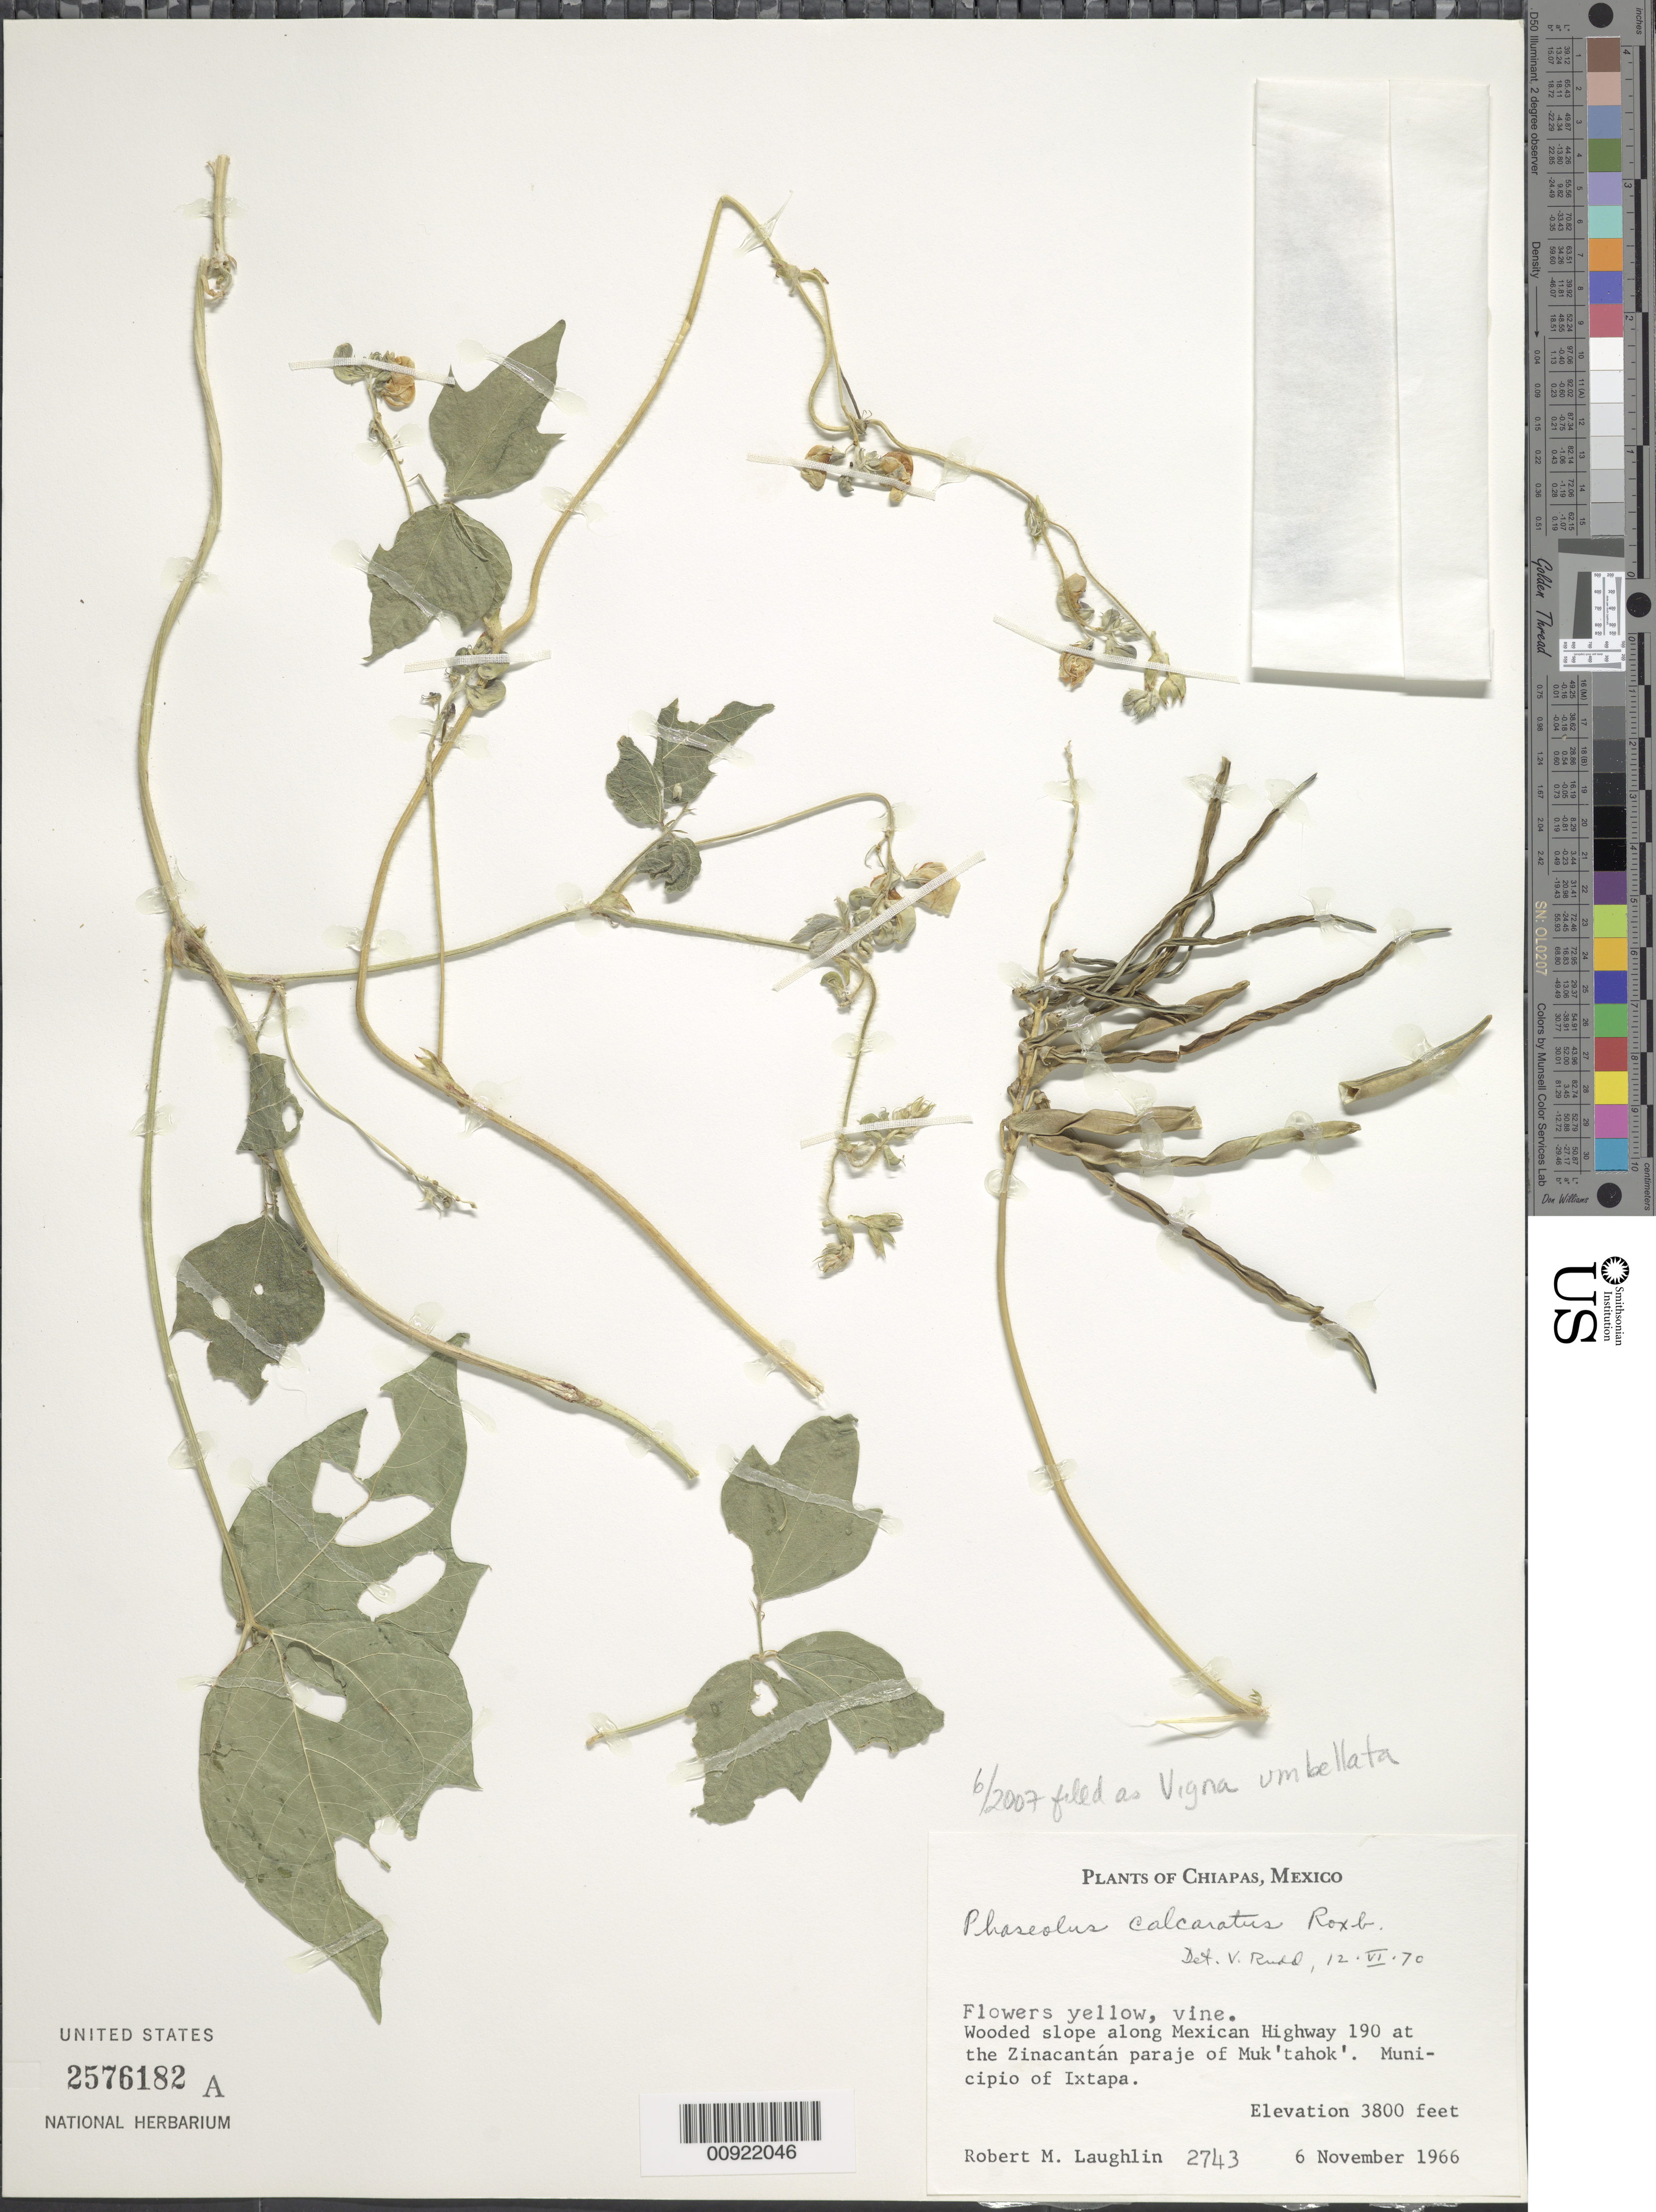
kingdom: Plantae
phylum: Tracheophyta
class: Magnoliopsida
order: Fabales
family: Fabaceae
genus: Vigna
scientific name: Vigna umbellata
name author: (Thunb.) Ohwi & H. Ohashi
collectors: R. M. Laughlin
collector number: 2743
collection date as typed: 06 Nov 1966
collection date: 1966-11-06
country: Mexico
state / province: Chiapas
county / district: Ixtapa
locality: Along Mexican Highway 190 at the Zinacantán paraje of Muk'tahok'. Municipio of Ixtapa, Chiapas.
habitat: Wooded slope.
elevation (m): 1158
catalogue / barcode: US 2576182A